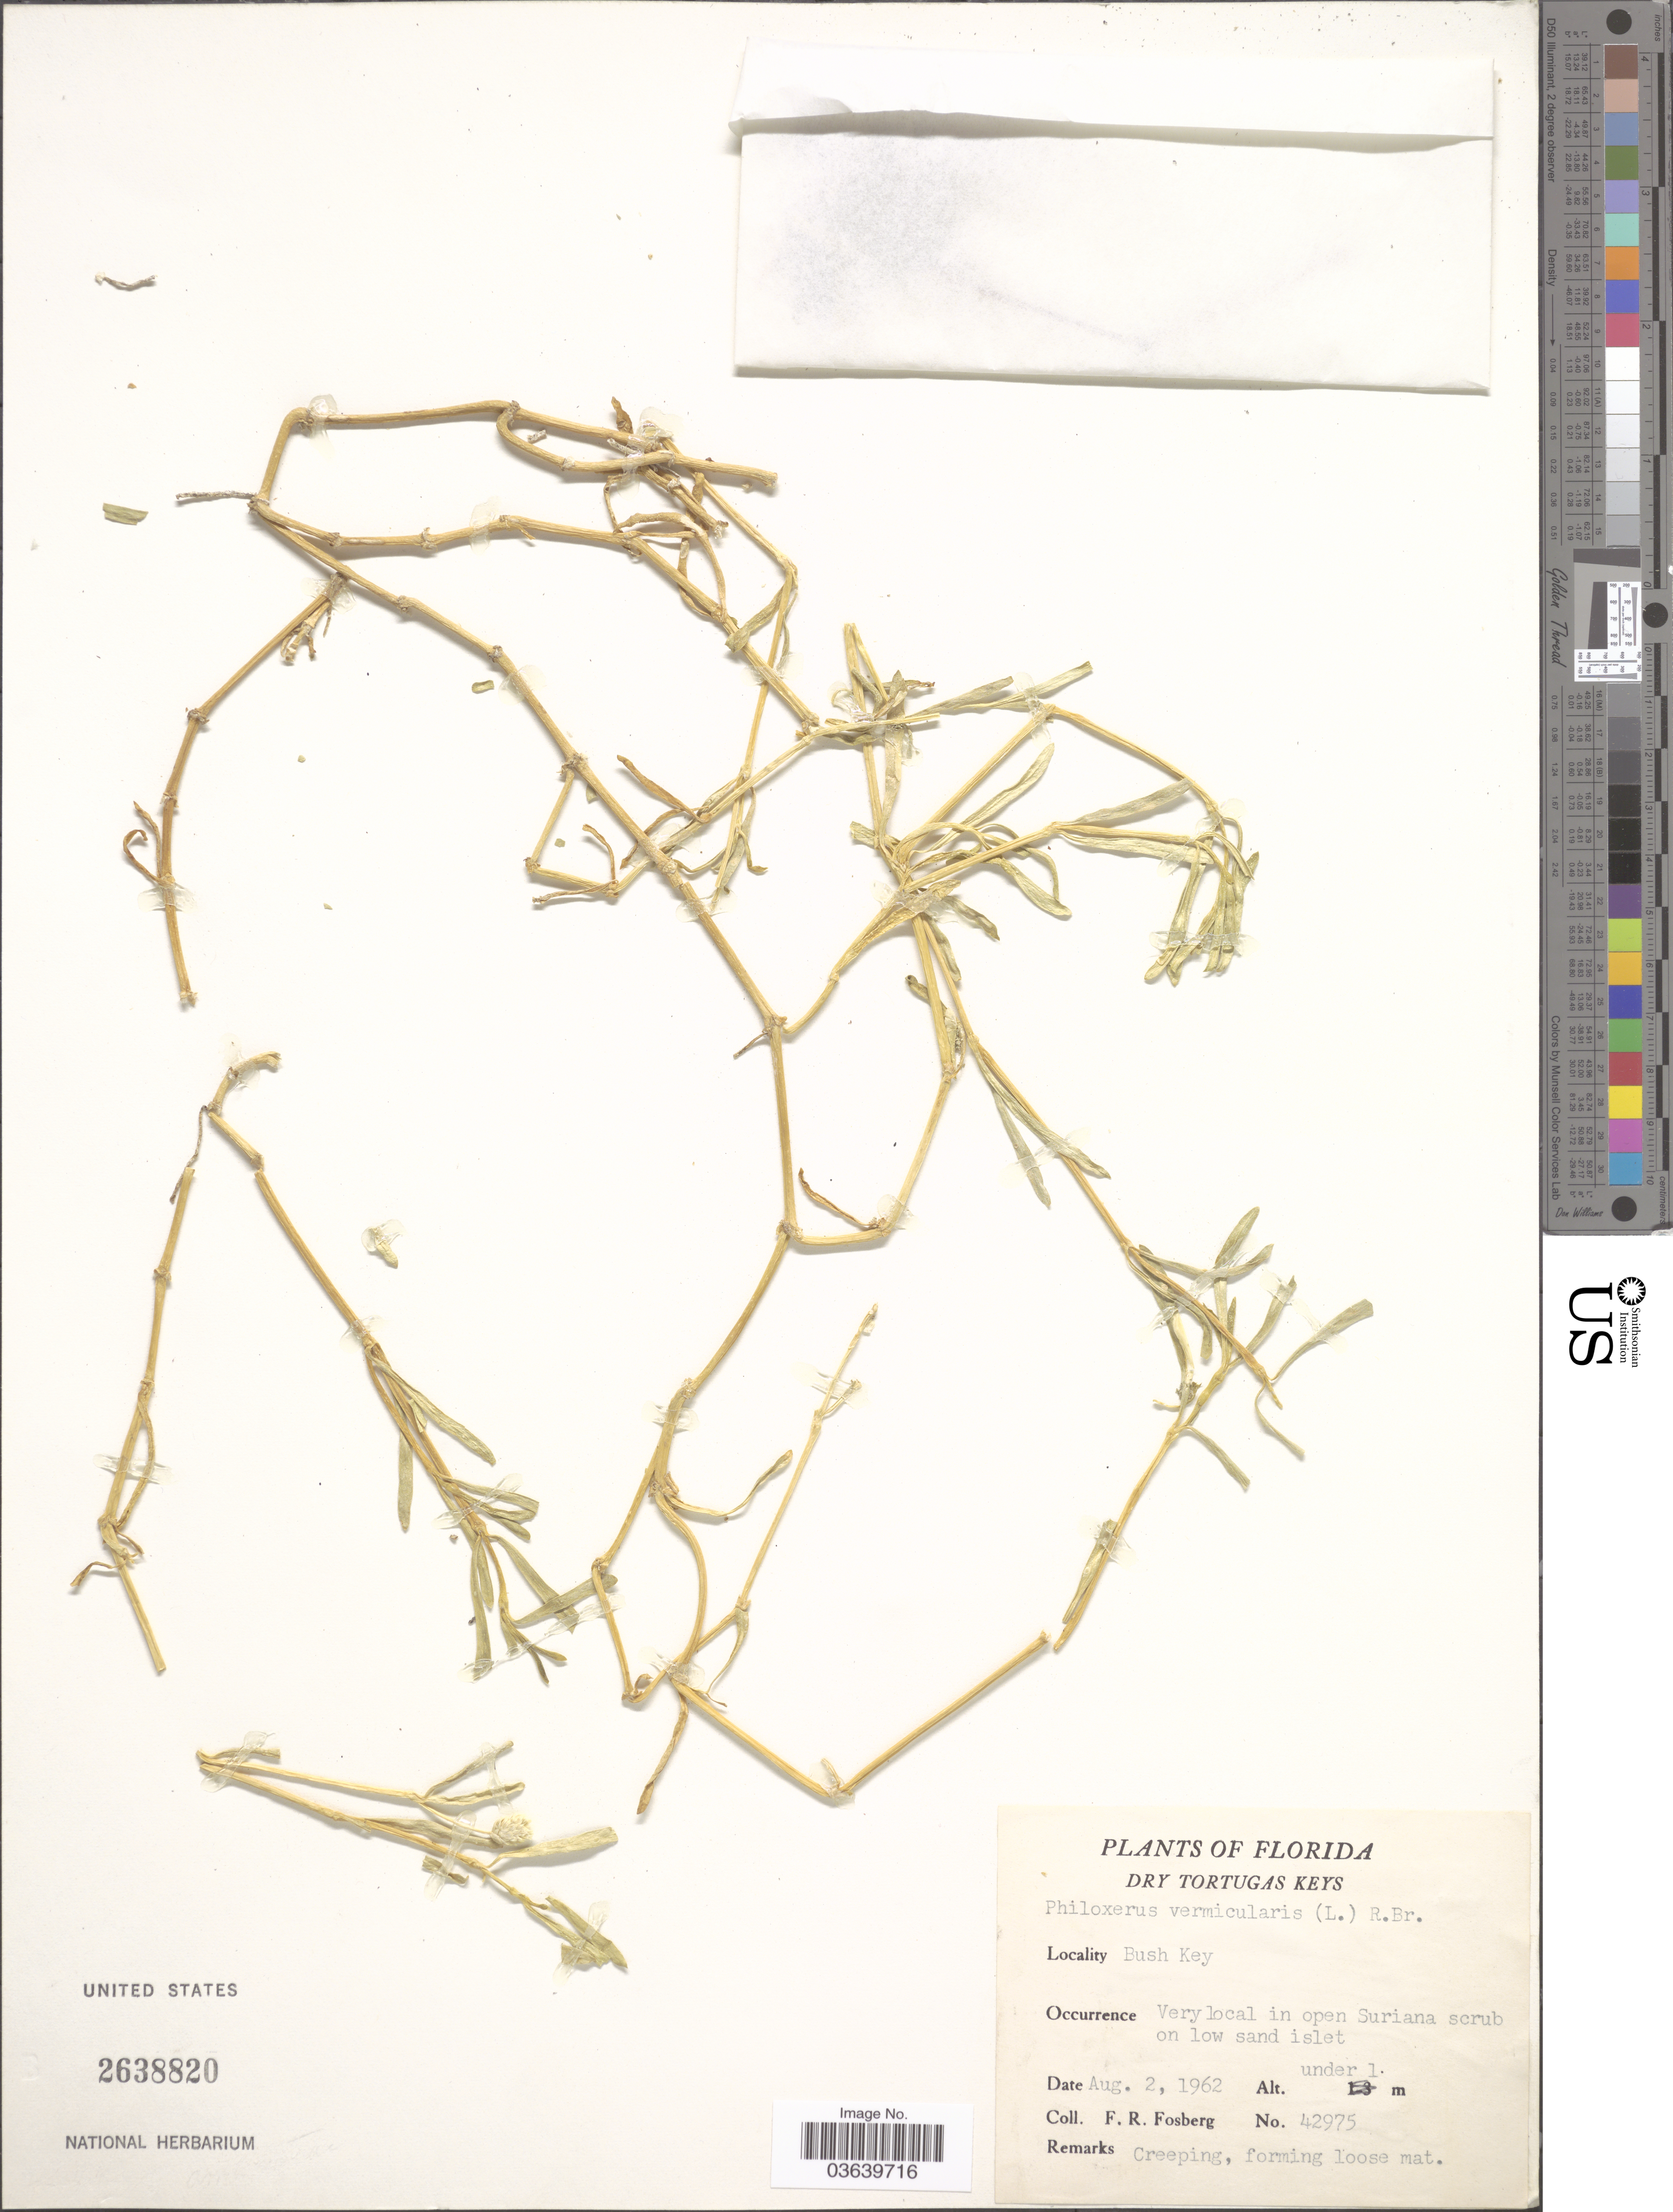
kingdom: Plantae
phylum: Tracheophyta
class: Magnoliopsida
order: Caryophyllales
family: Amaranthaceae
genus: Gomphrena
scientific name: Gomphrena vermicularis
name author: L.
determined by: Strong, Mark T., (BOT), Smithsonian Institution - National Museum of Natural History (UNITED STATES)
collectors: F. R. Fosberg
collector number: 42975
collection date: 1962-08-02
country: United States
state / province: Florida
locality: Dry Tortugas Keys, Bush Key.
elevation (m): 1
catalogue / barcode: US 2638820